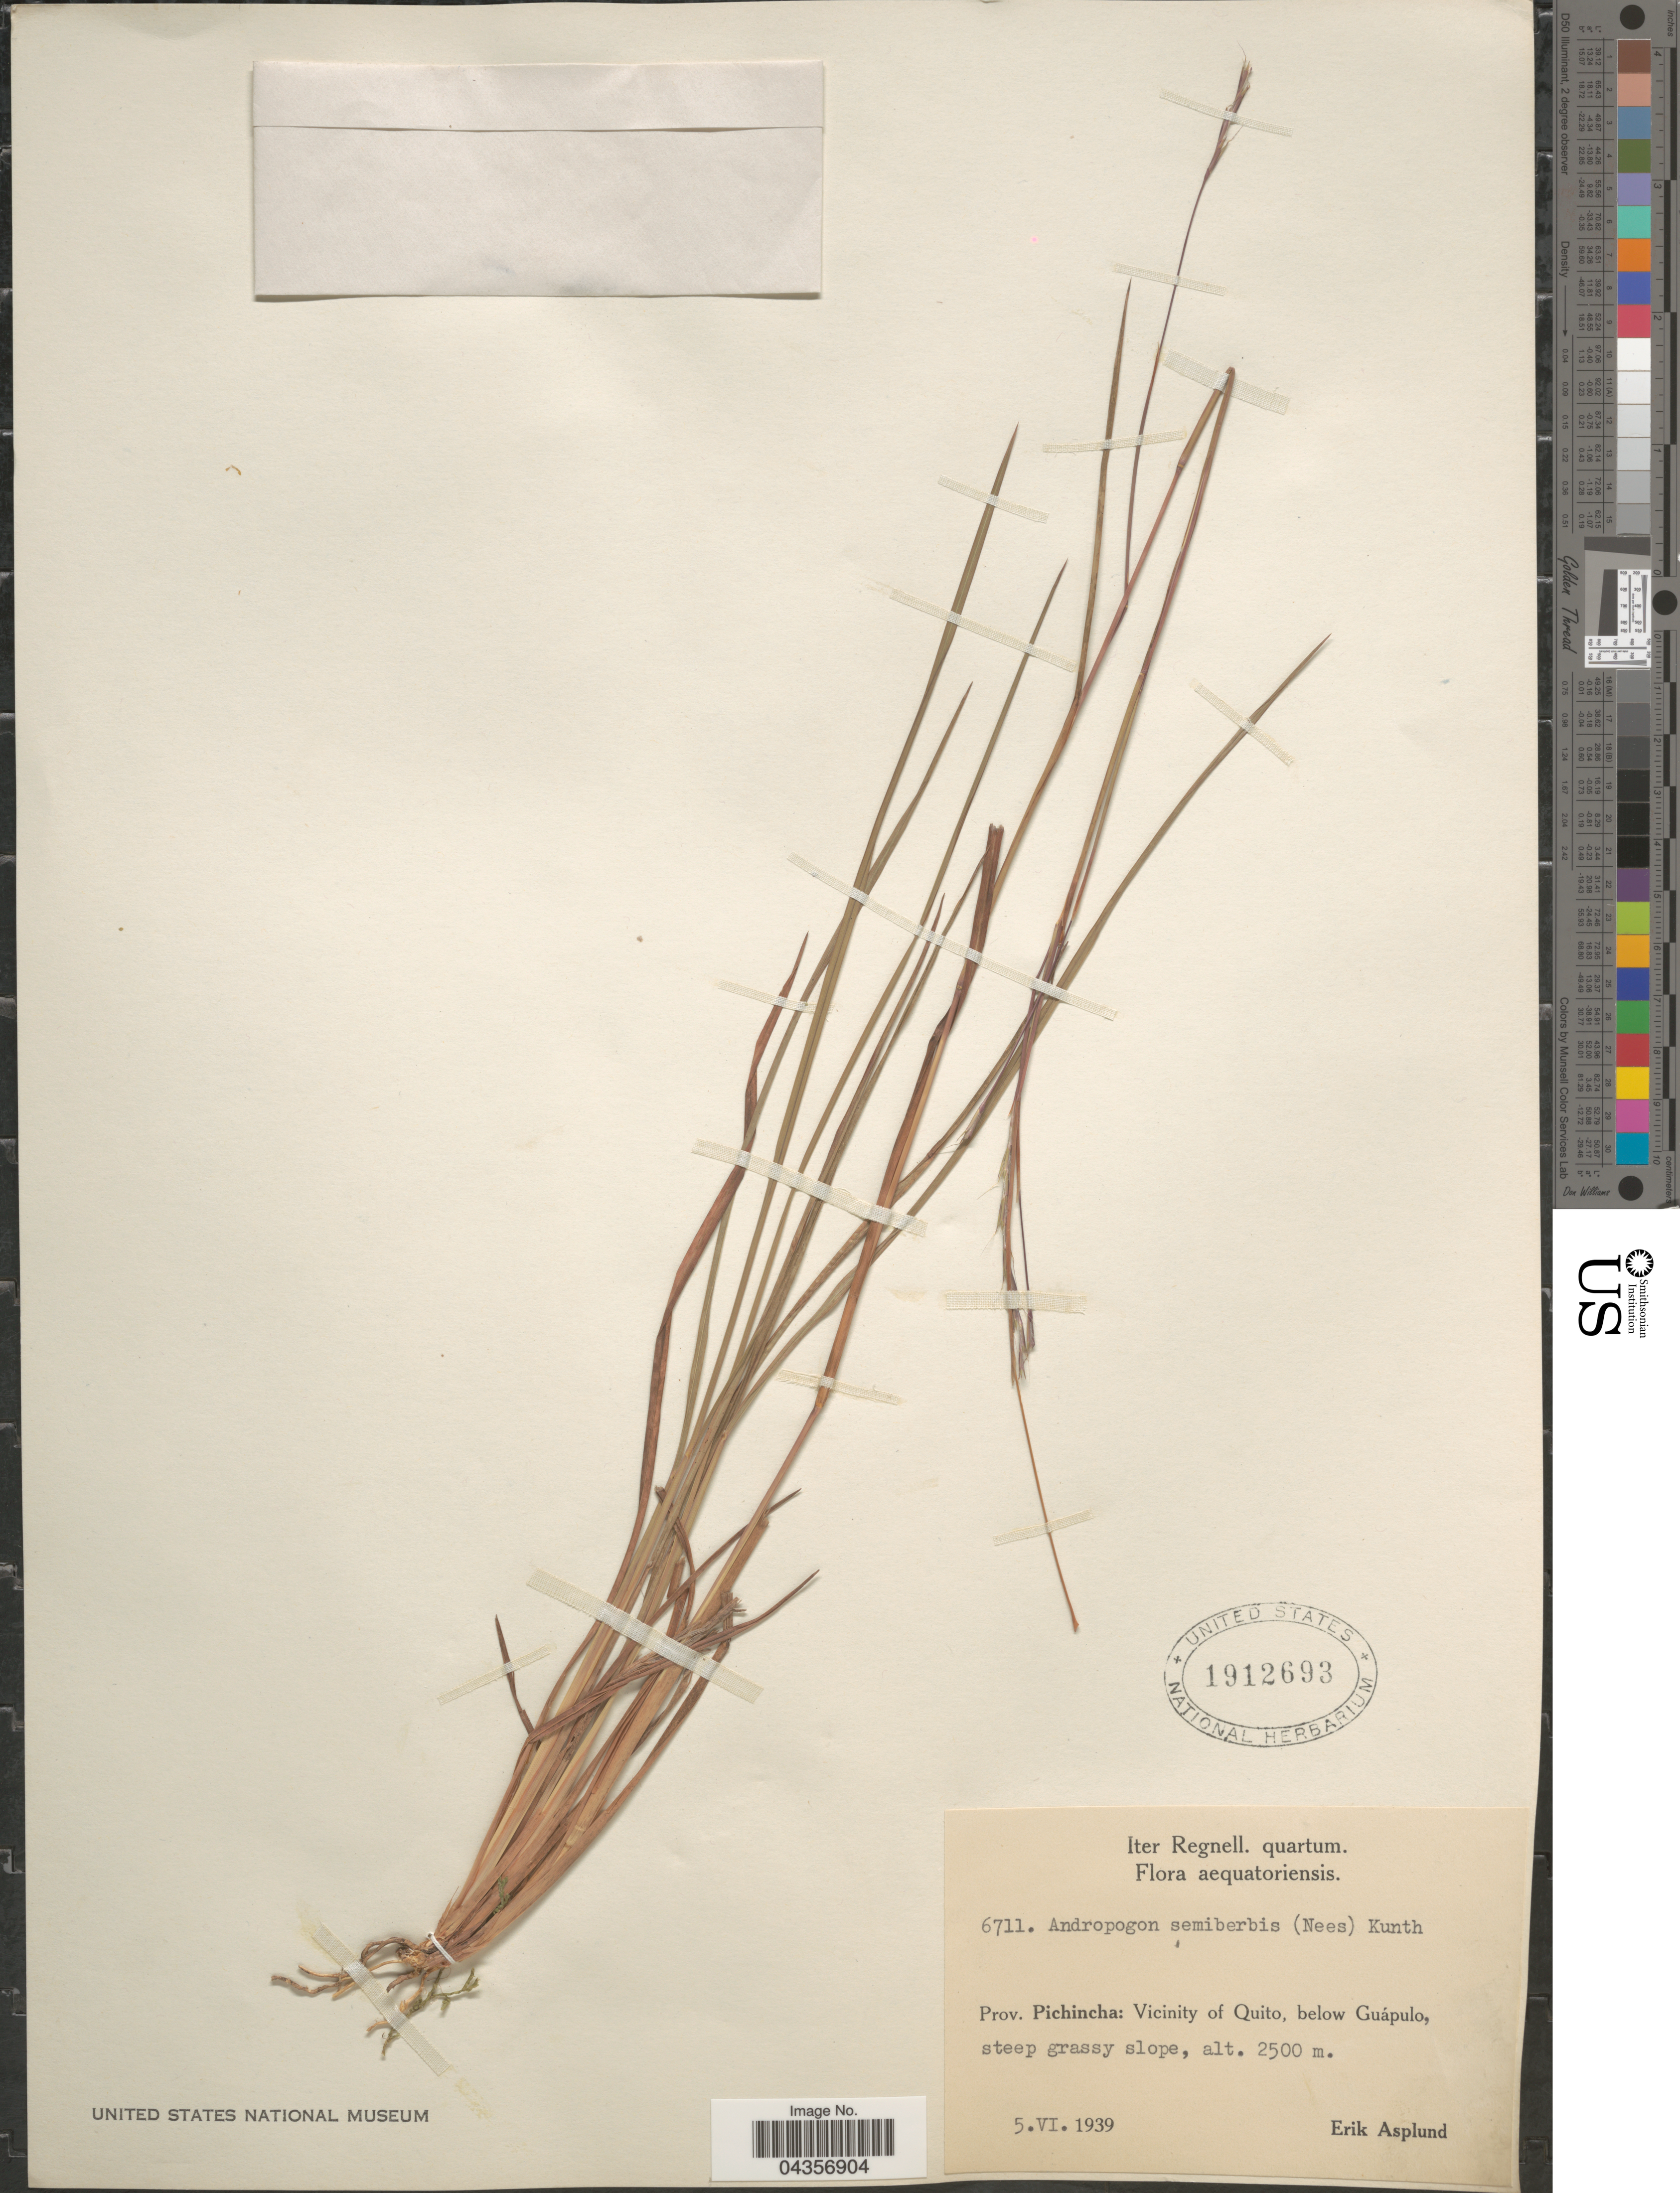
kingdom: Plantae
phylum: Tracheophyta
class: Liliopsida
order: Poales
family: Poaceae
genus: Schizachyrium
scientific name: Schizachyrium sanguineum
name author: (Retz.) Alston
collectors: E. Asplund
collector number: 6711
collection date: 1939-06-05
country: Ecuador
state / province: Pichincha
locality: Iter Regnell. quartum. Vicinity of Quito, below Guápulo.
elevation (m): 2500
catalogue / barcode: US 1912693